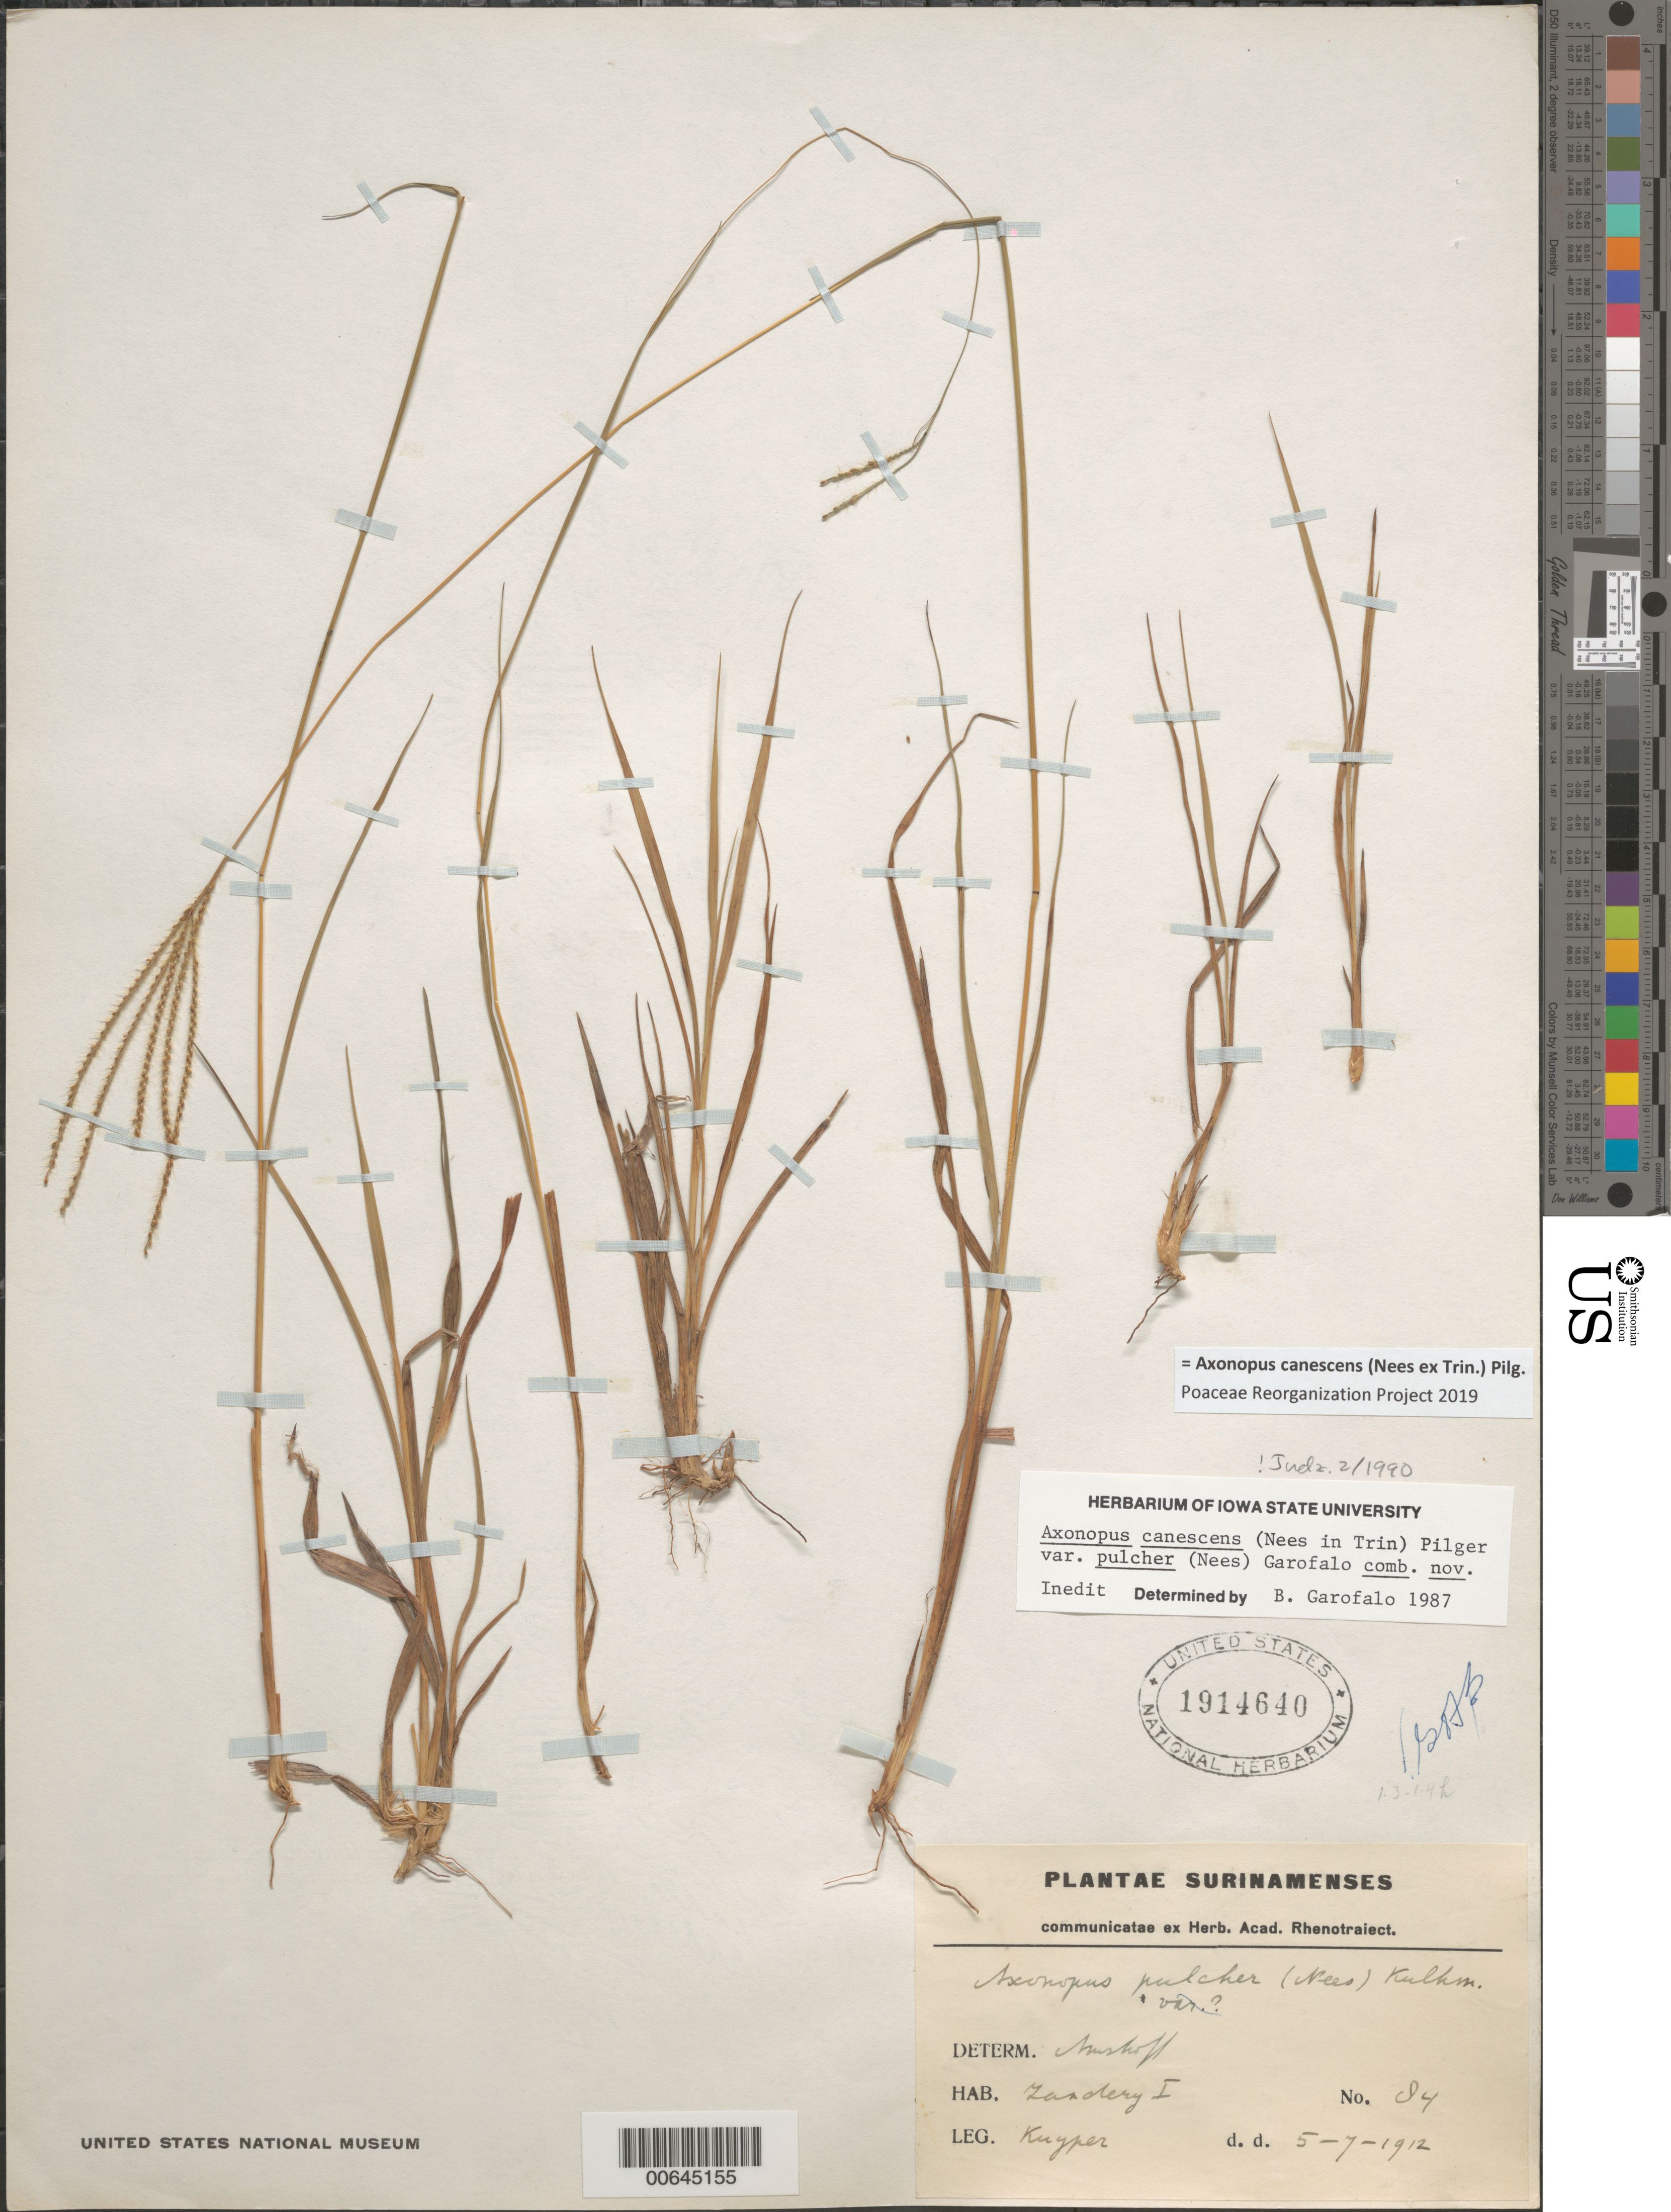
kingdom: Plantae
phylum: Tracheophyta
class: Liliopsida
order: Poales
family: Poaceae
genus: Axonopus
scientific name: Axonopus canescens var. pulcher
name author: (Nees in Trin.) Pilg.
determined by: Garafolo, B.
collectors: J. Kuyper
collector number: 84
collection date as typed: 5-Jul-12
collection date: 1912-07-05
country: Suriname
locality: Zanderij I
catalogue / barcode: US 1914640